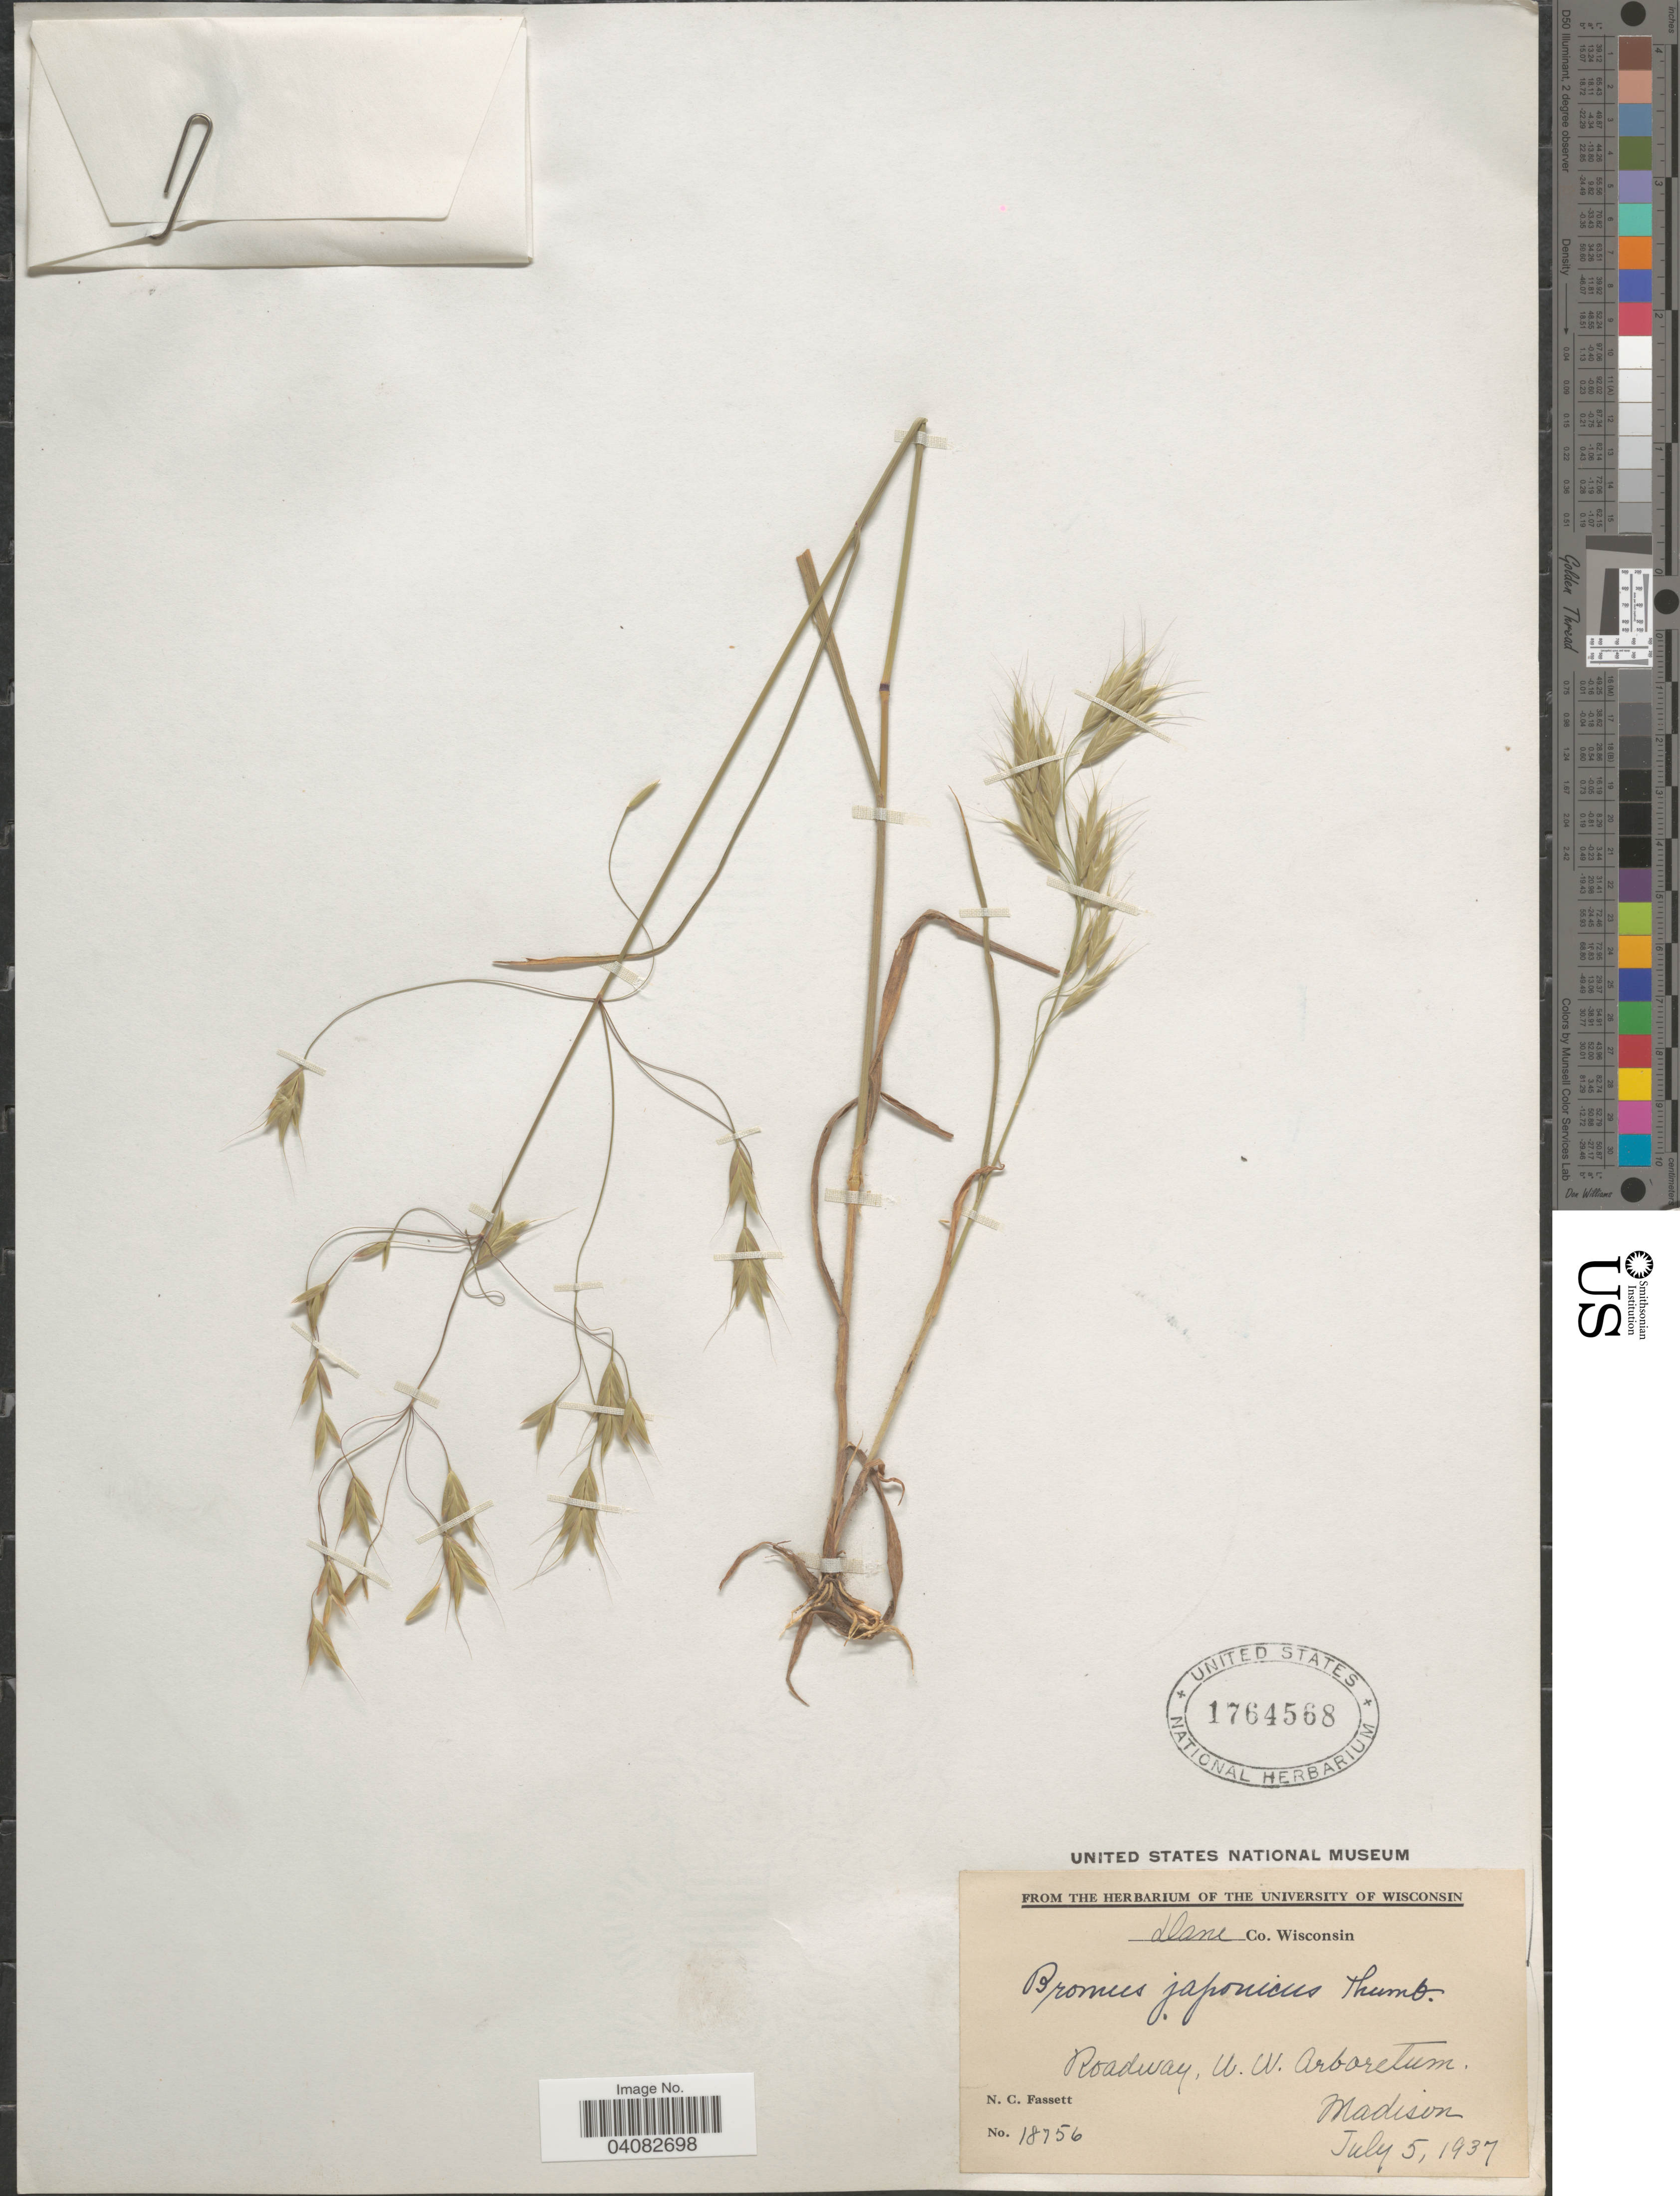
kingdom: Plantae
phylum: Tracheophyta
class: Liliopsida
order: Poales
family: Poaceae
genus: Bromus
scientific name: Bromus japonicus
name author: Houtt.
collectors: N. C. Fassett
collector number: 18756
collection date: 1937-07-05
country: United States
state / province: Wisconsin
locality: Dane Co. Roadway, U.W. Arboretum. Madison.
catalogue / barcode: US 1764568